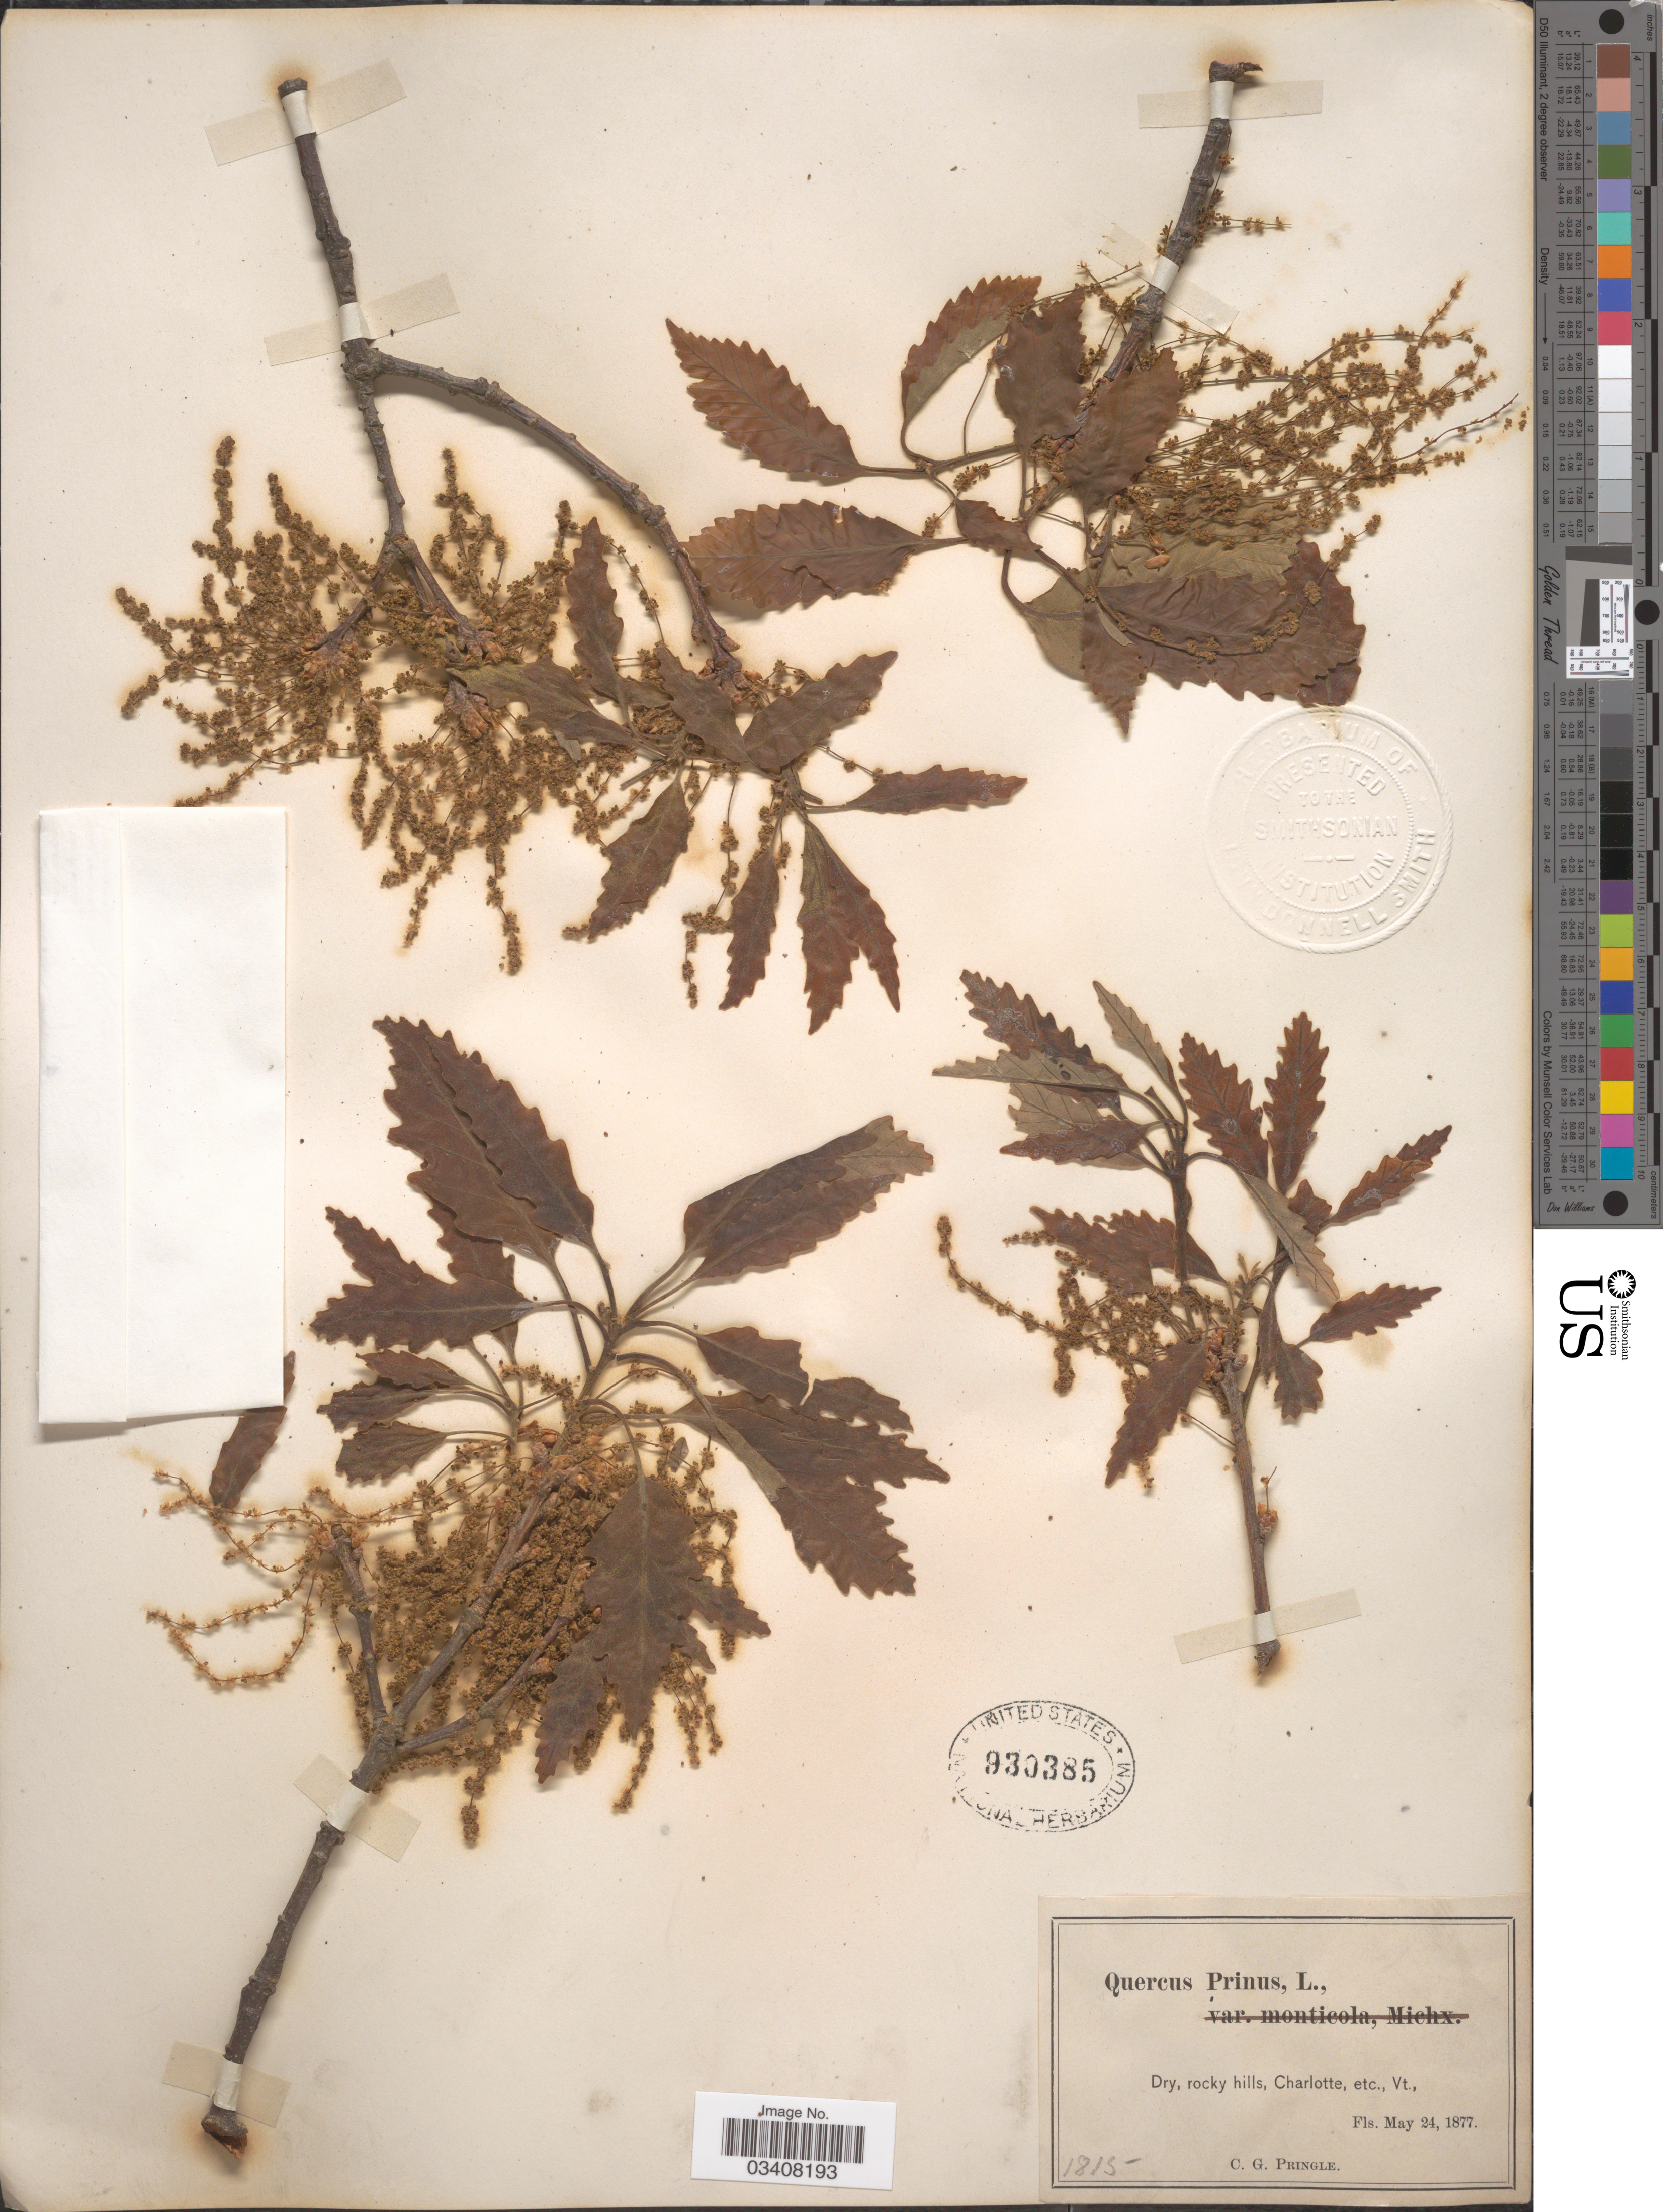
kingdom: Plantae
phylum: Tracheophyta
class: Magnoliopsida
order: Fagales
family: Fagaceae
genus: Quercus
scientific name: Quercus prinus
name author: L.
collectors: C. G. Pringle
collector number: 1815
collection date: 1877-05-24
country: United States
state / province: Vermont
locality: Charlotte, etc.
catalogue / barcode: US 930385